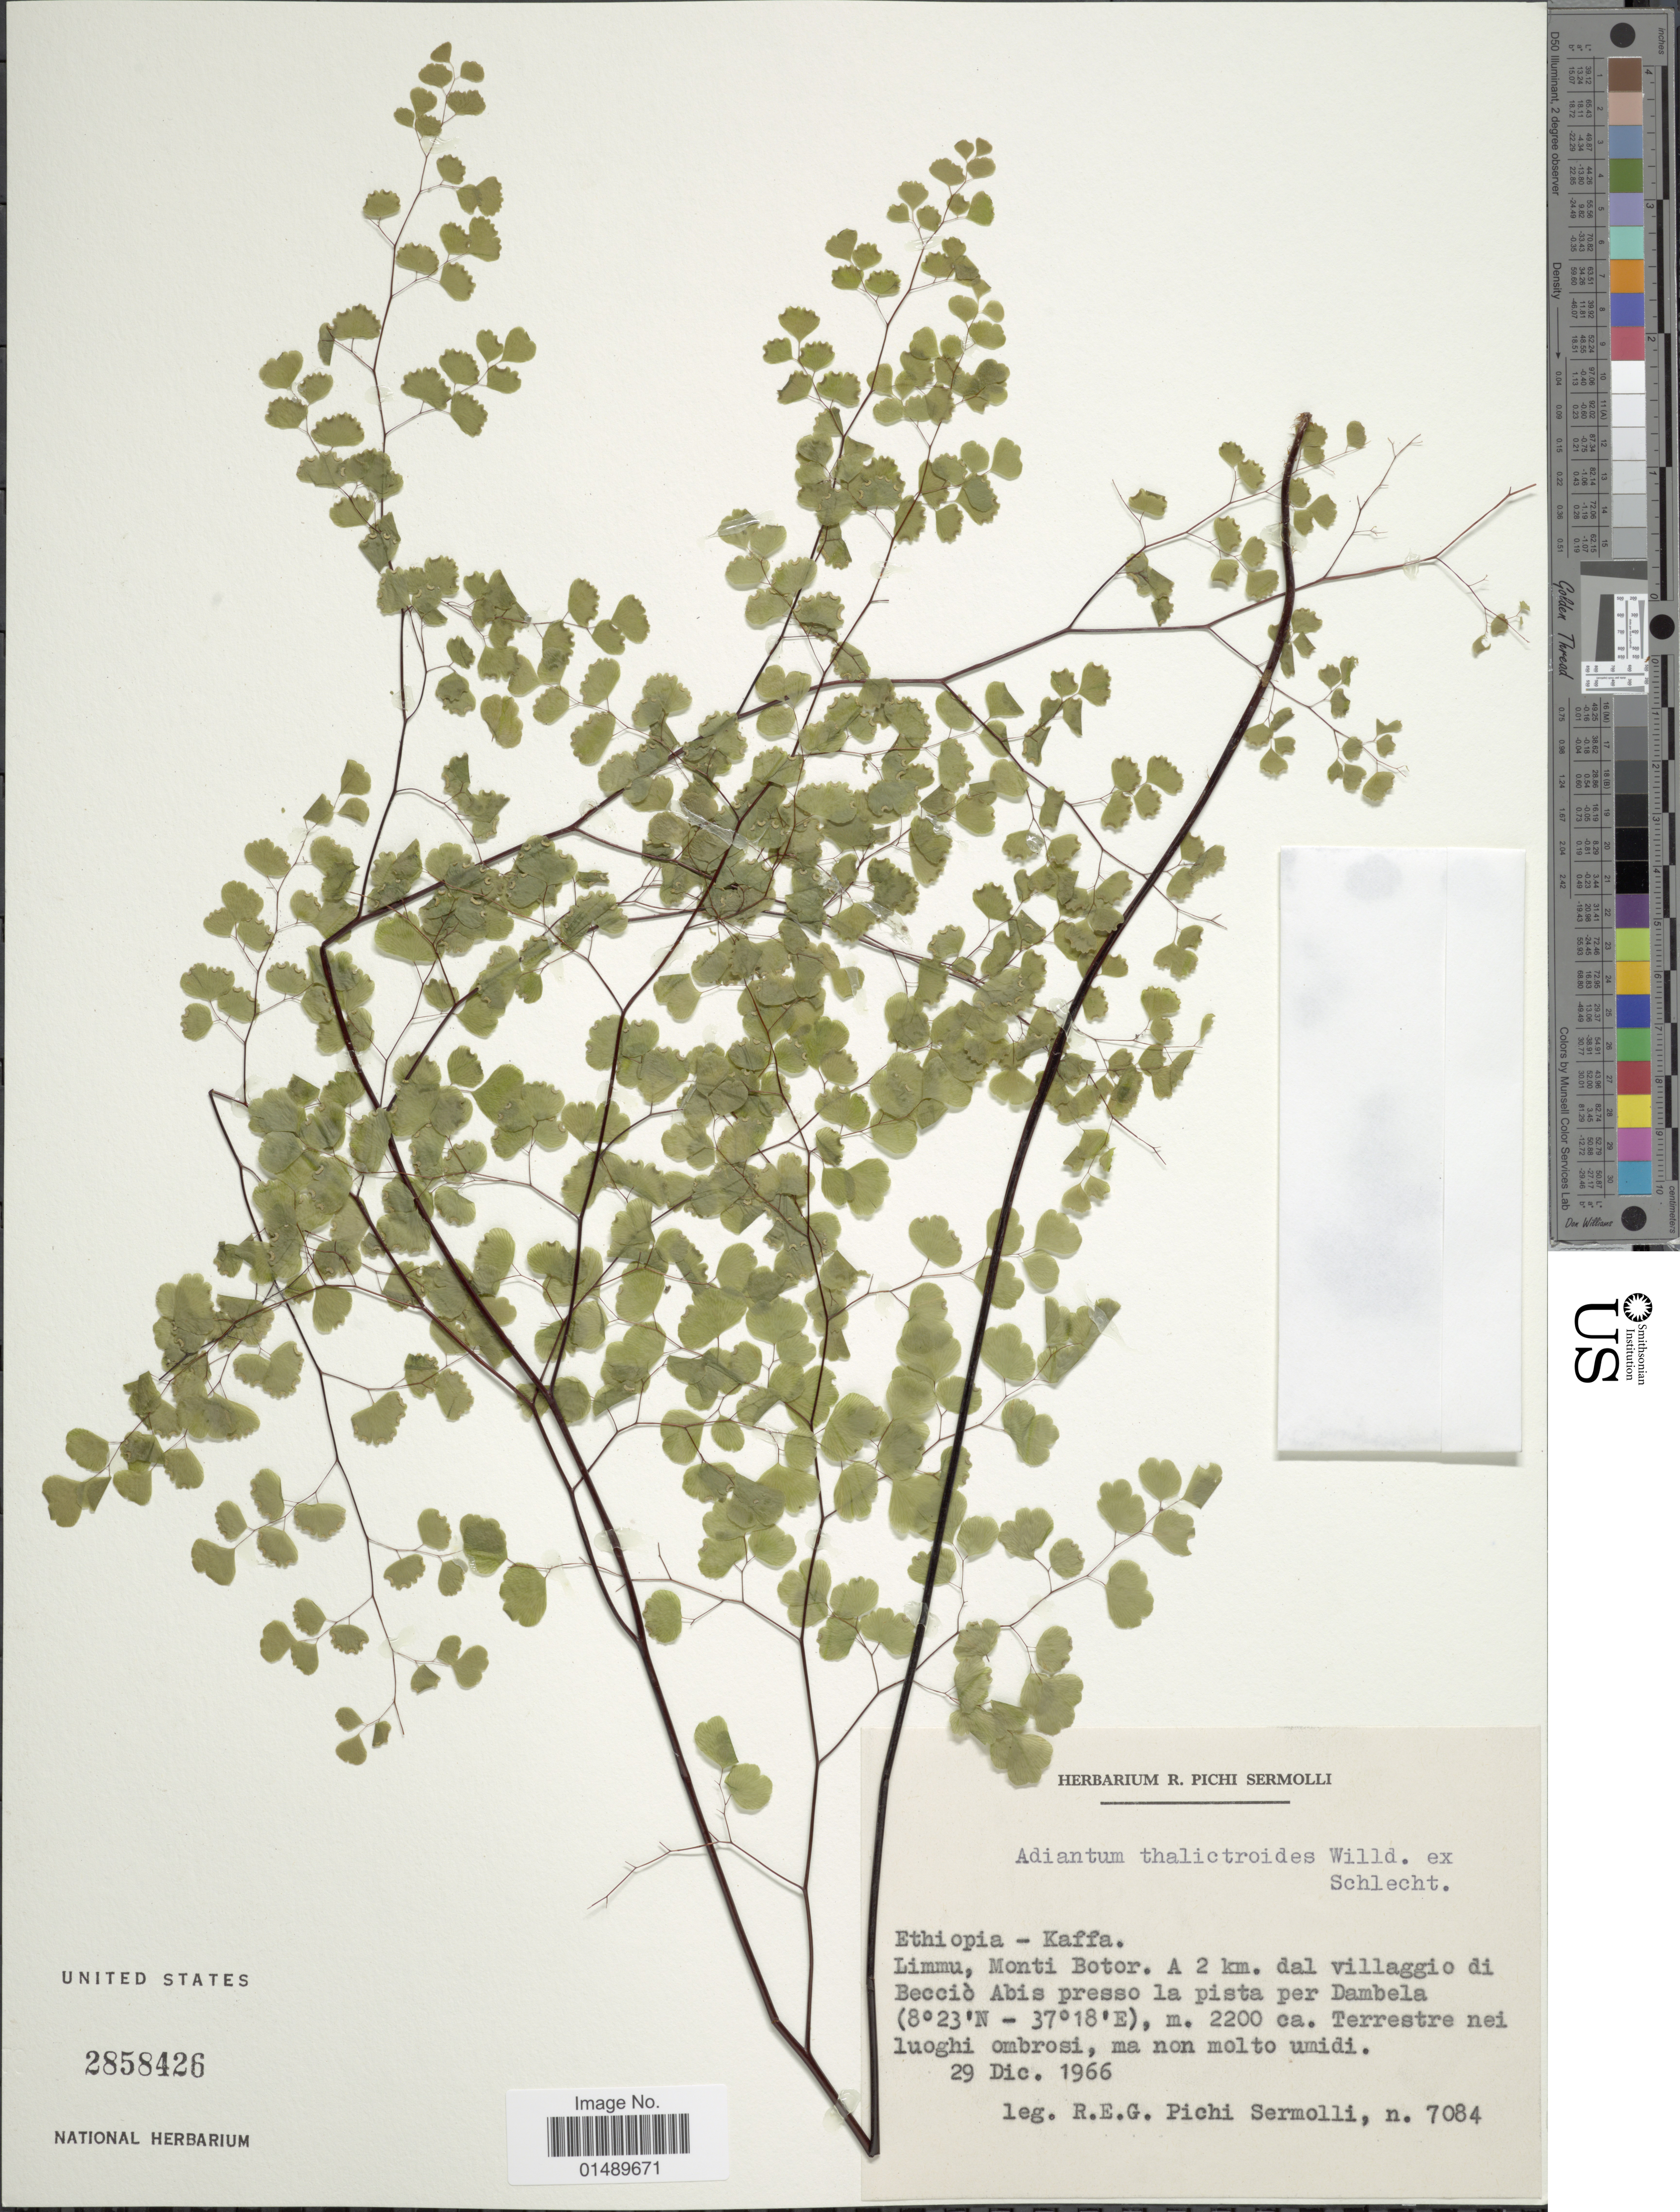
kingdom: Plantae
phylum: Tracheophyta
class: Polypodiopsida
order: Polypodiales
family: Pteridaceae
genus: Adiantum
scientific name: Adiantum thalictroides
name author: Willd. ex Schltdl.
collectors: R. E. Pichi-Sermolli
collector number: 7084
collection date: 1966-12-29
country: Ethiopia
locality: Ethiopia - Kaffa, Limmu, Monti Botor, A 2 km. dal villaggio di Beccio Abis presso la pista per Dambela.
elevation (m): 2200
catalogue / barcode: US 2858426